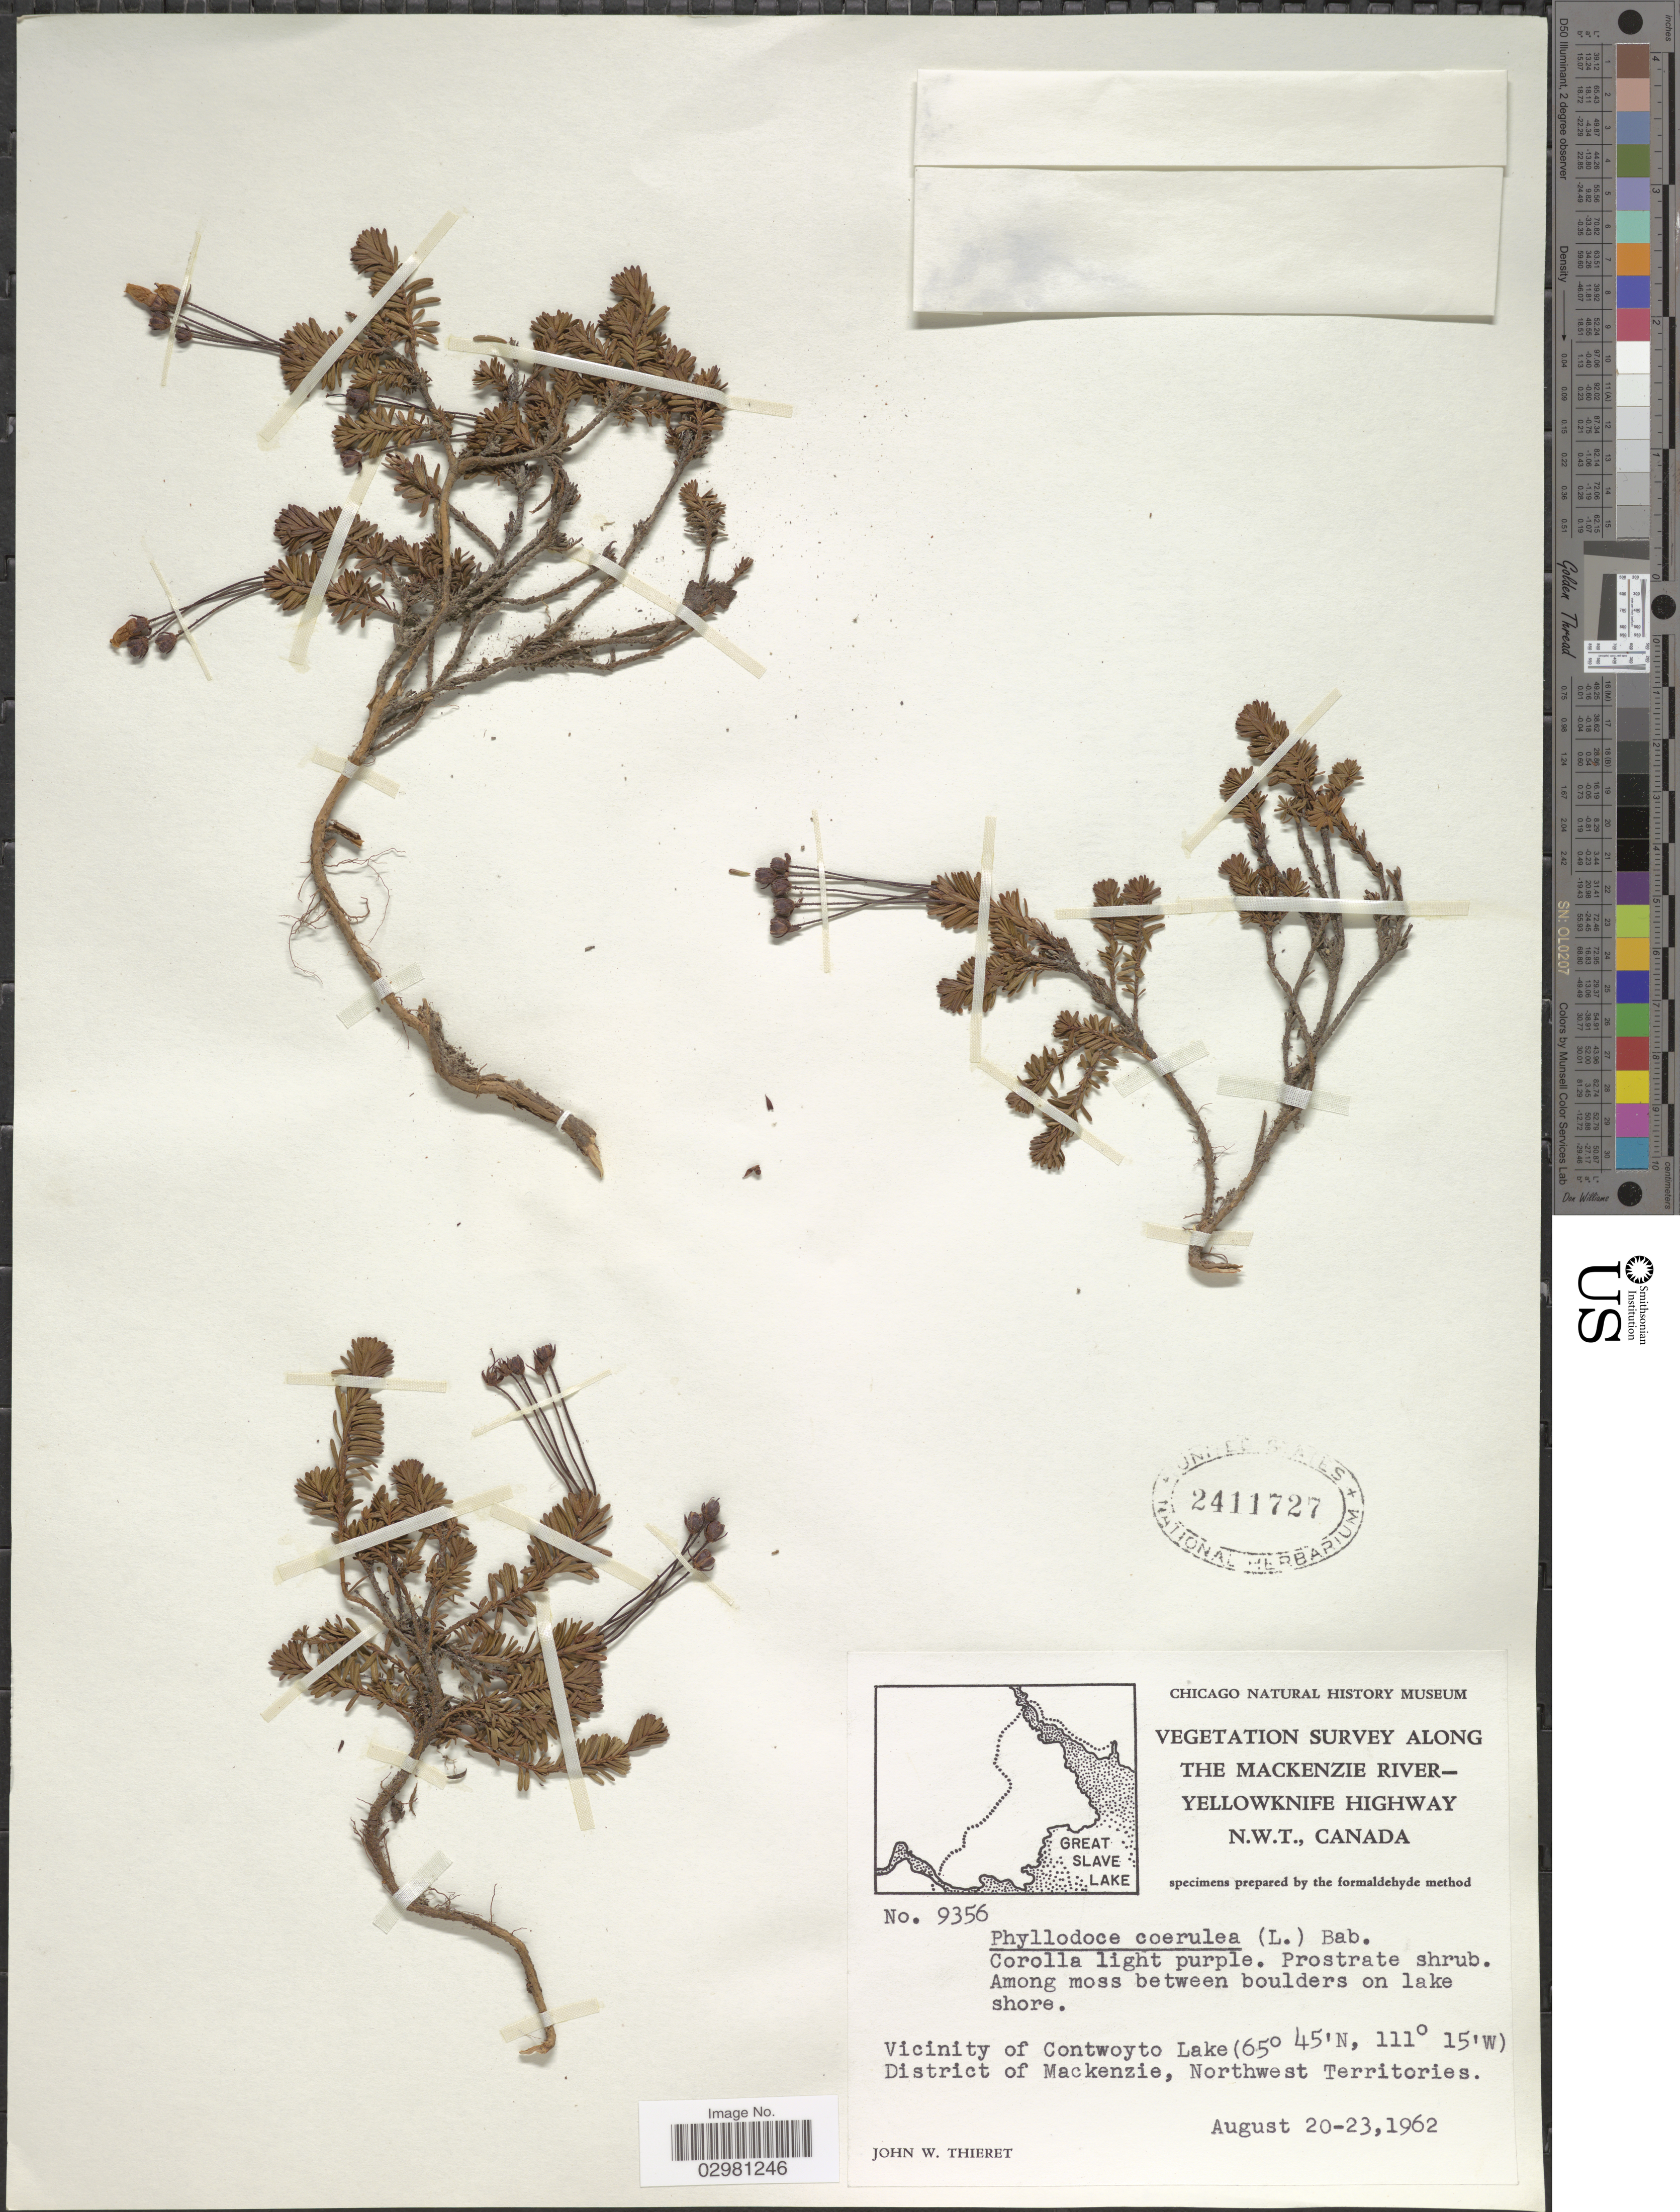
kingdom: Plantae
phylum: Tracheophyta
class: Magnoliopsida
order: Ericales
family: Ericaceae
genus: Phyllodoce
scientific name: Phyllodoce caerulea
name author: (L.) Bab.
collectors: J. W. Thieret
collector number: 9356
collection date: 1962-08-20/1962-08-23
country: Canada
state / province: Northwest Territories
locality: Along the Mackenzie River - Yellowknife Highway, Vicinity of Contwoyto Lake, District of Mackenzie, Northwest Territories.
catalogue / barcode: US 2411727